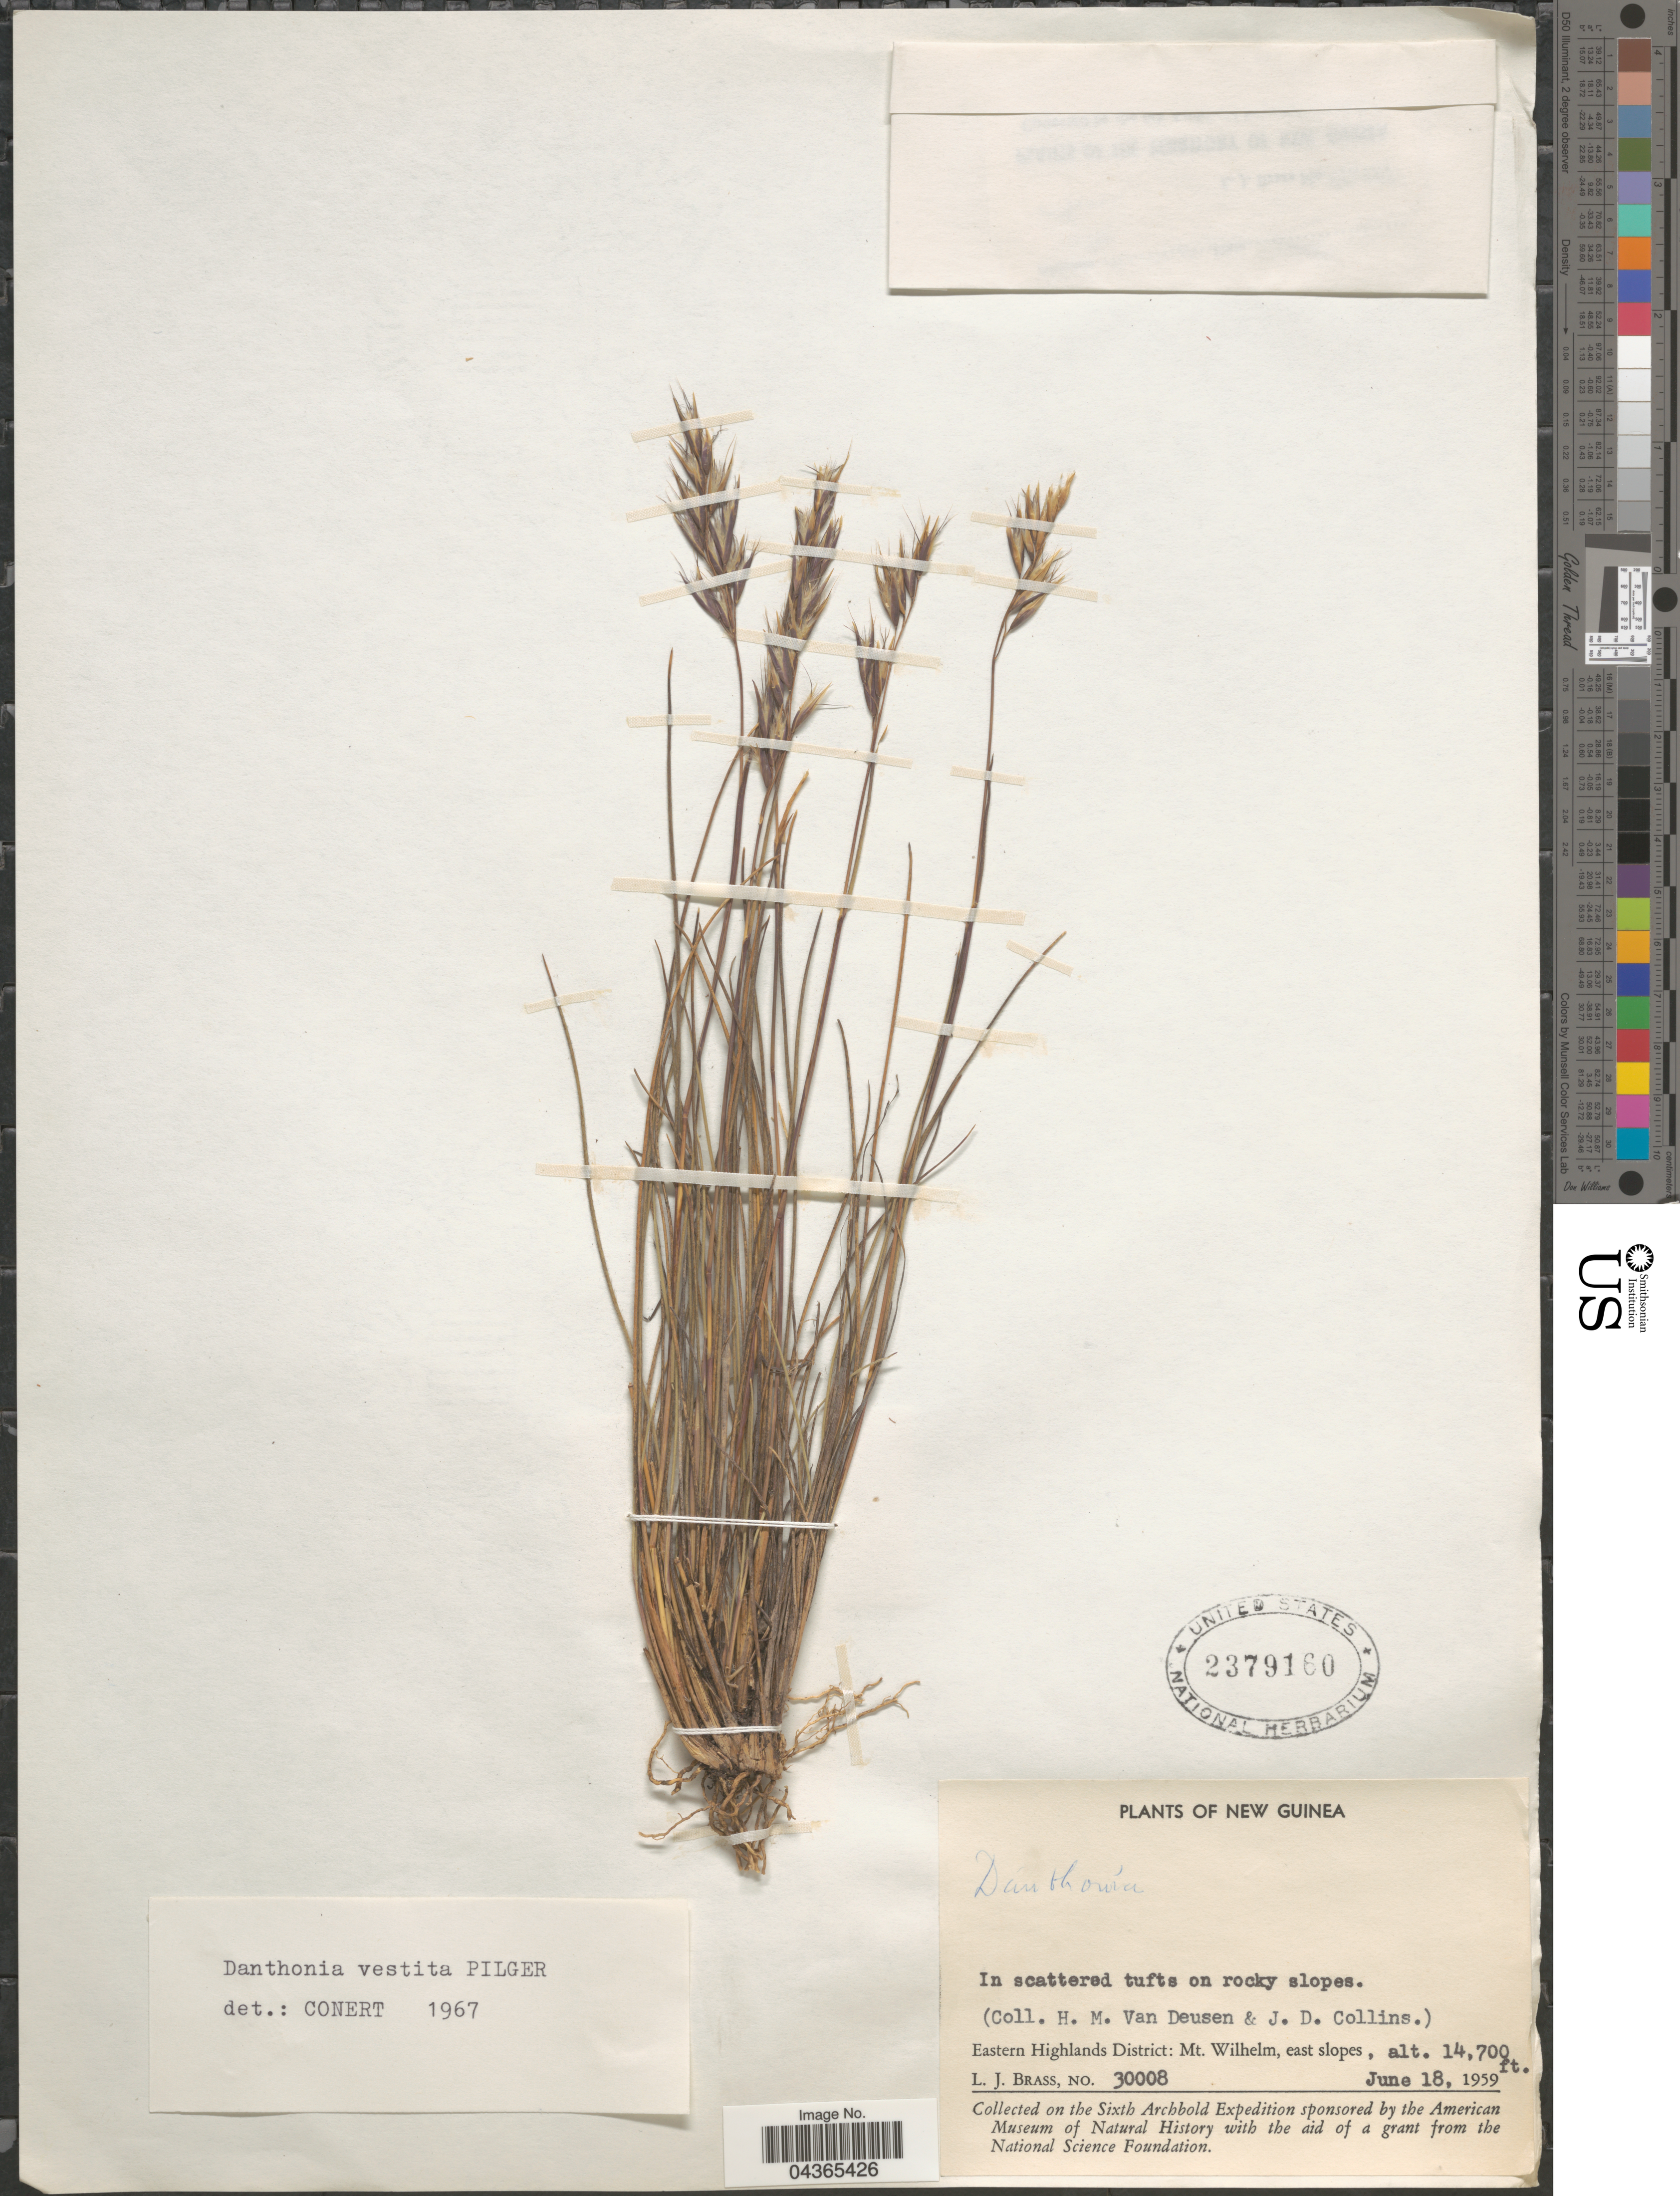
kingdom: Plantae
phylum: Tracheophyta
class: Liliopsida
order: Poales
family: Poaceae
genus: Rytidosperma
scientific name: Rytidosperma vestitum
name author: (Pilg.) Connor & Edgar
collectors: L. J. Brass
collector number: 30008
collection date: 1959-06-18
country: Papua New Guinea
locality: New Guinea. On rocky slopes. Eastern Highlands District: Mt. Wilhelm, east slopes. Sixth Archbold Expedition.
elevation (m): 4481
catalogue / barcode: US 2379160